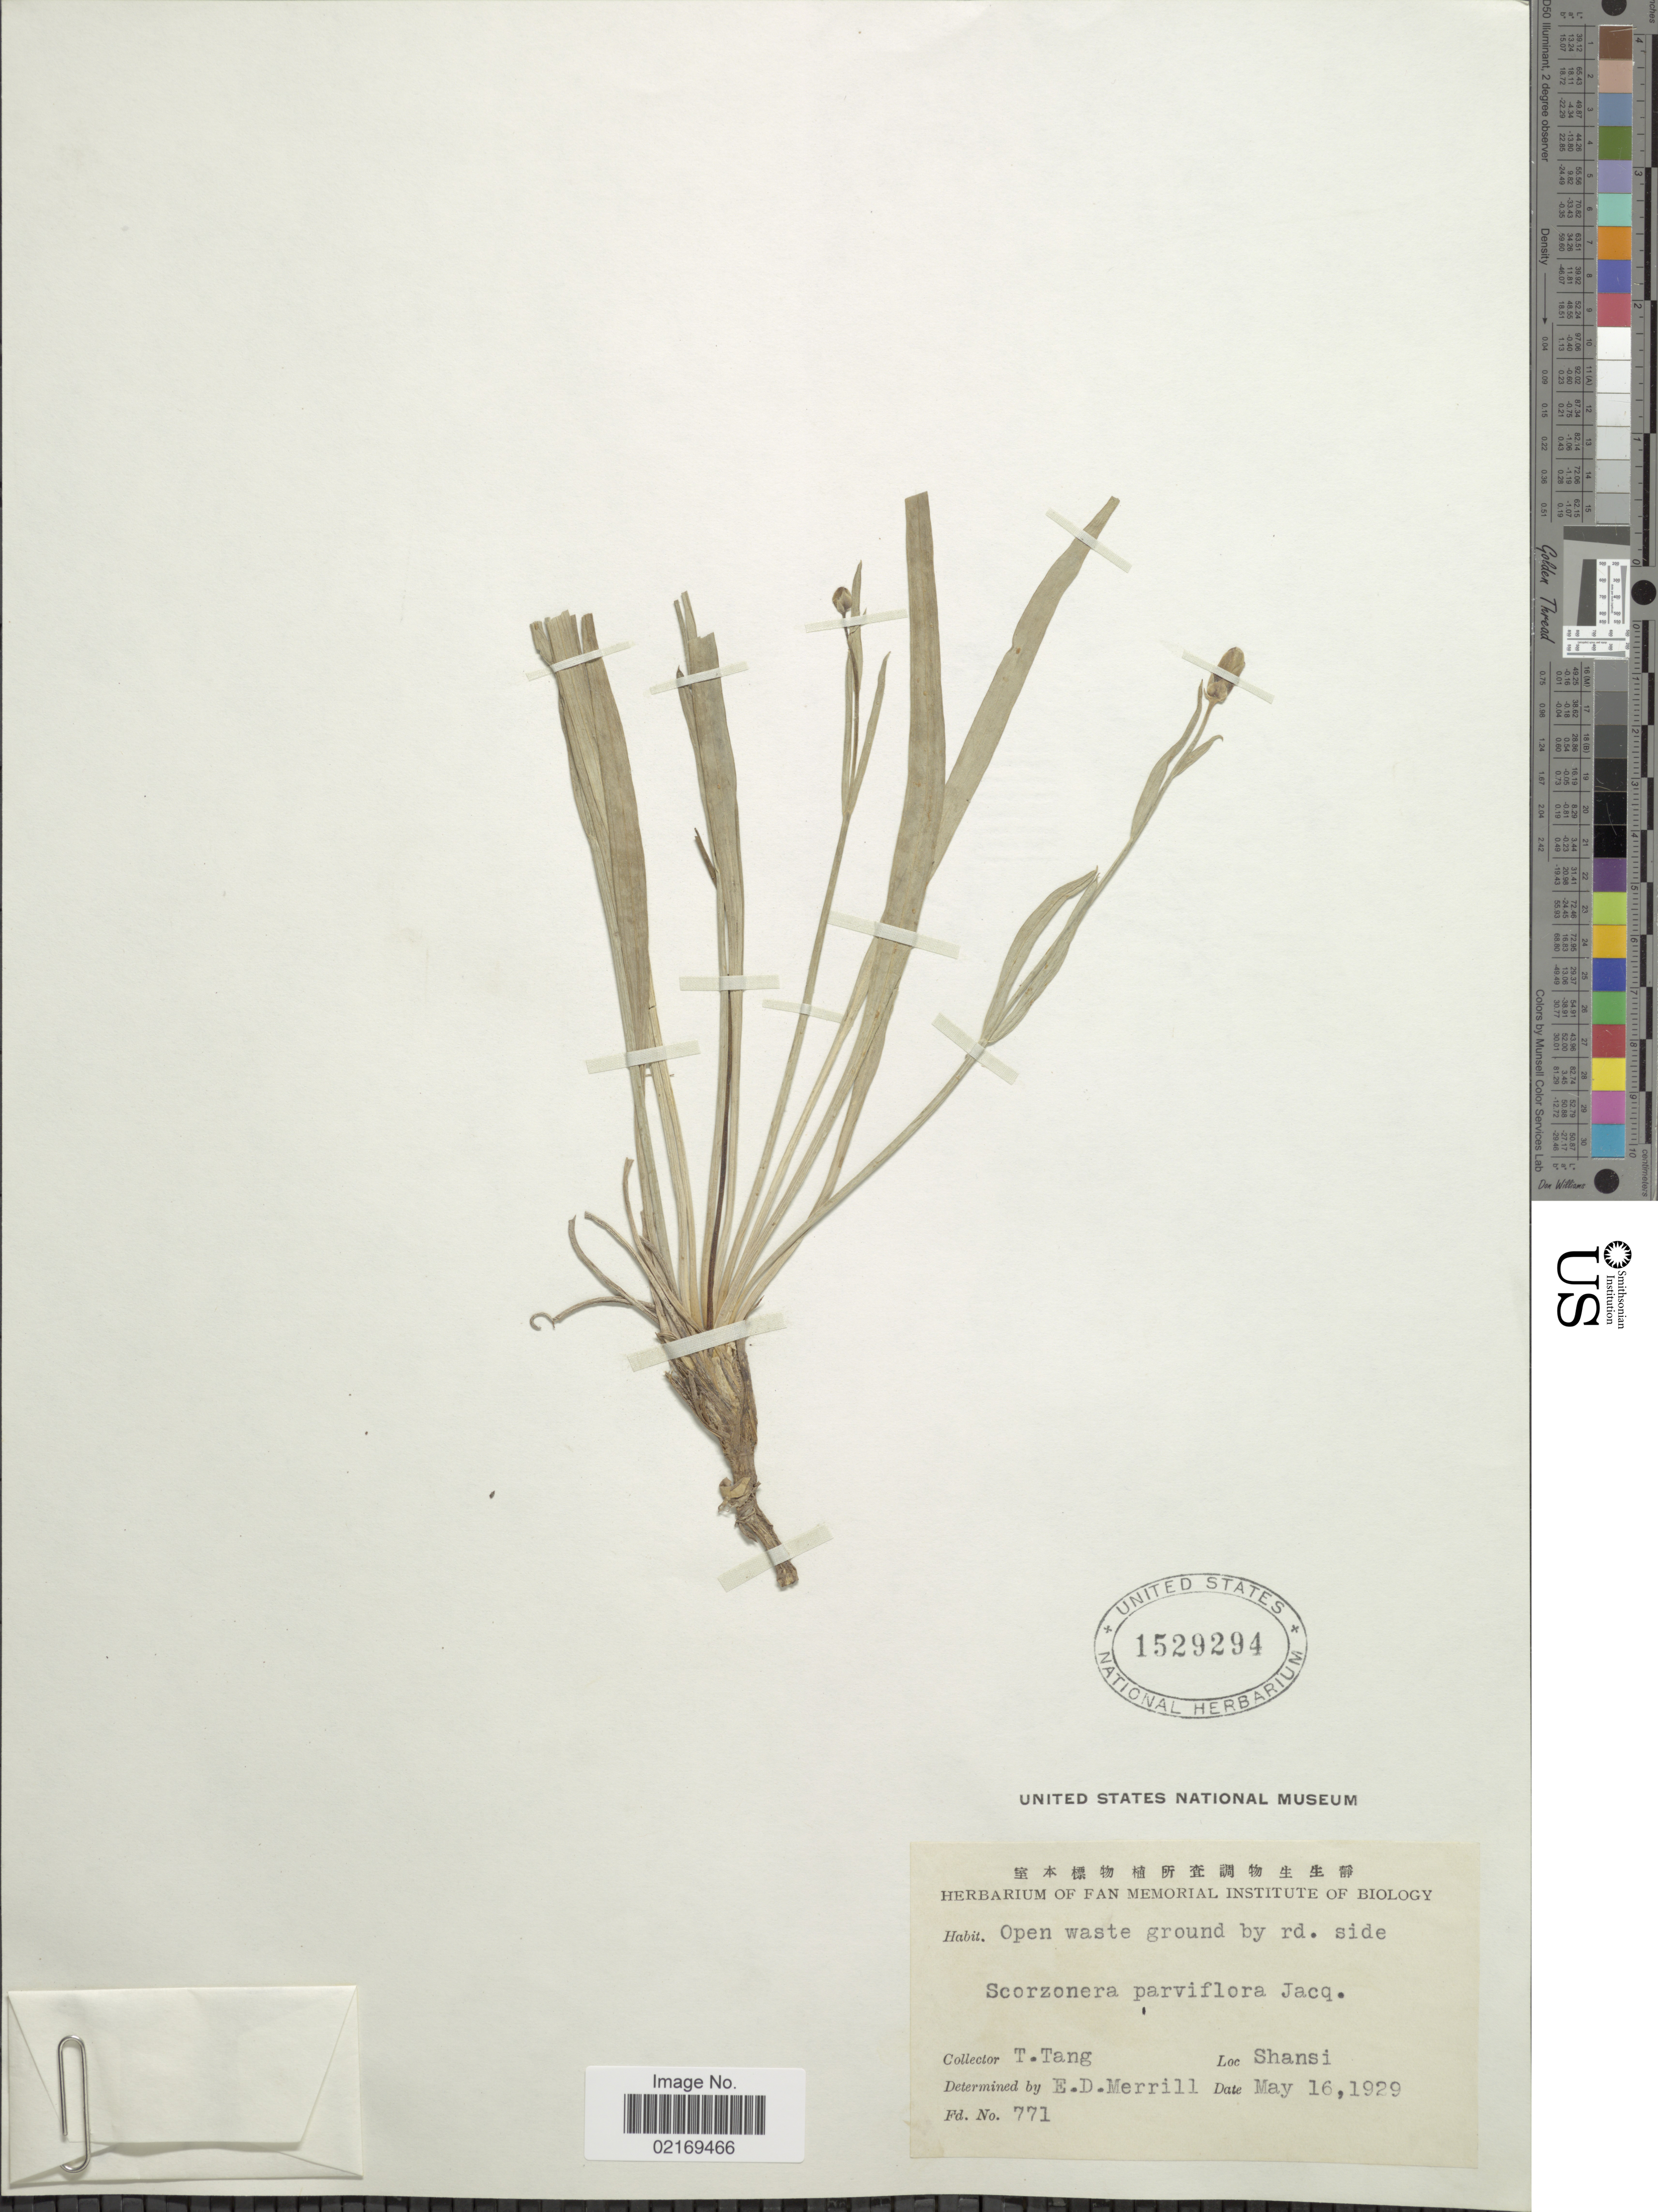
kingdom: Plantae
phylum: Tracheophyta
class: Magnoliopsida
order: Asterales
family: Asteraceae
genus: Scorzonera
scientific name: Scorzonera parviflora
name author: Jacq.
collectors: T. Tang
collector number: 771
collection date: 1929-05-16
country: China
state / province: Shanxi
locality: Shansi, open waste ground by rd. side.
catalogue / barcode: US 1529294